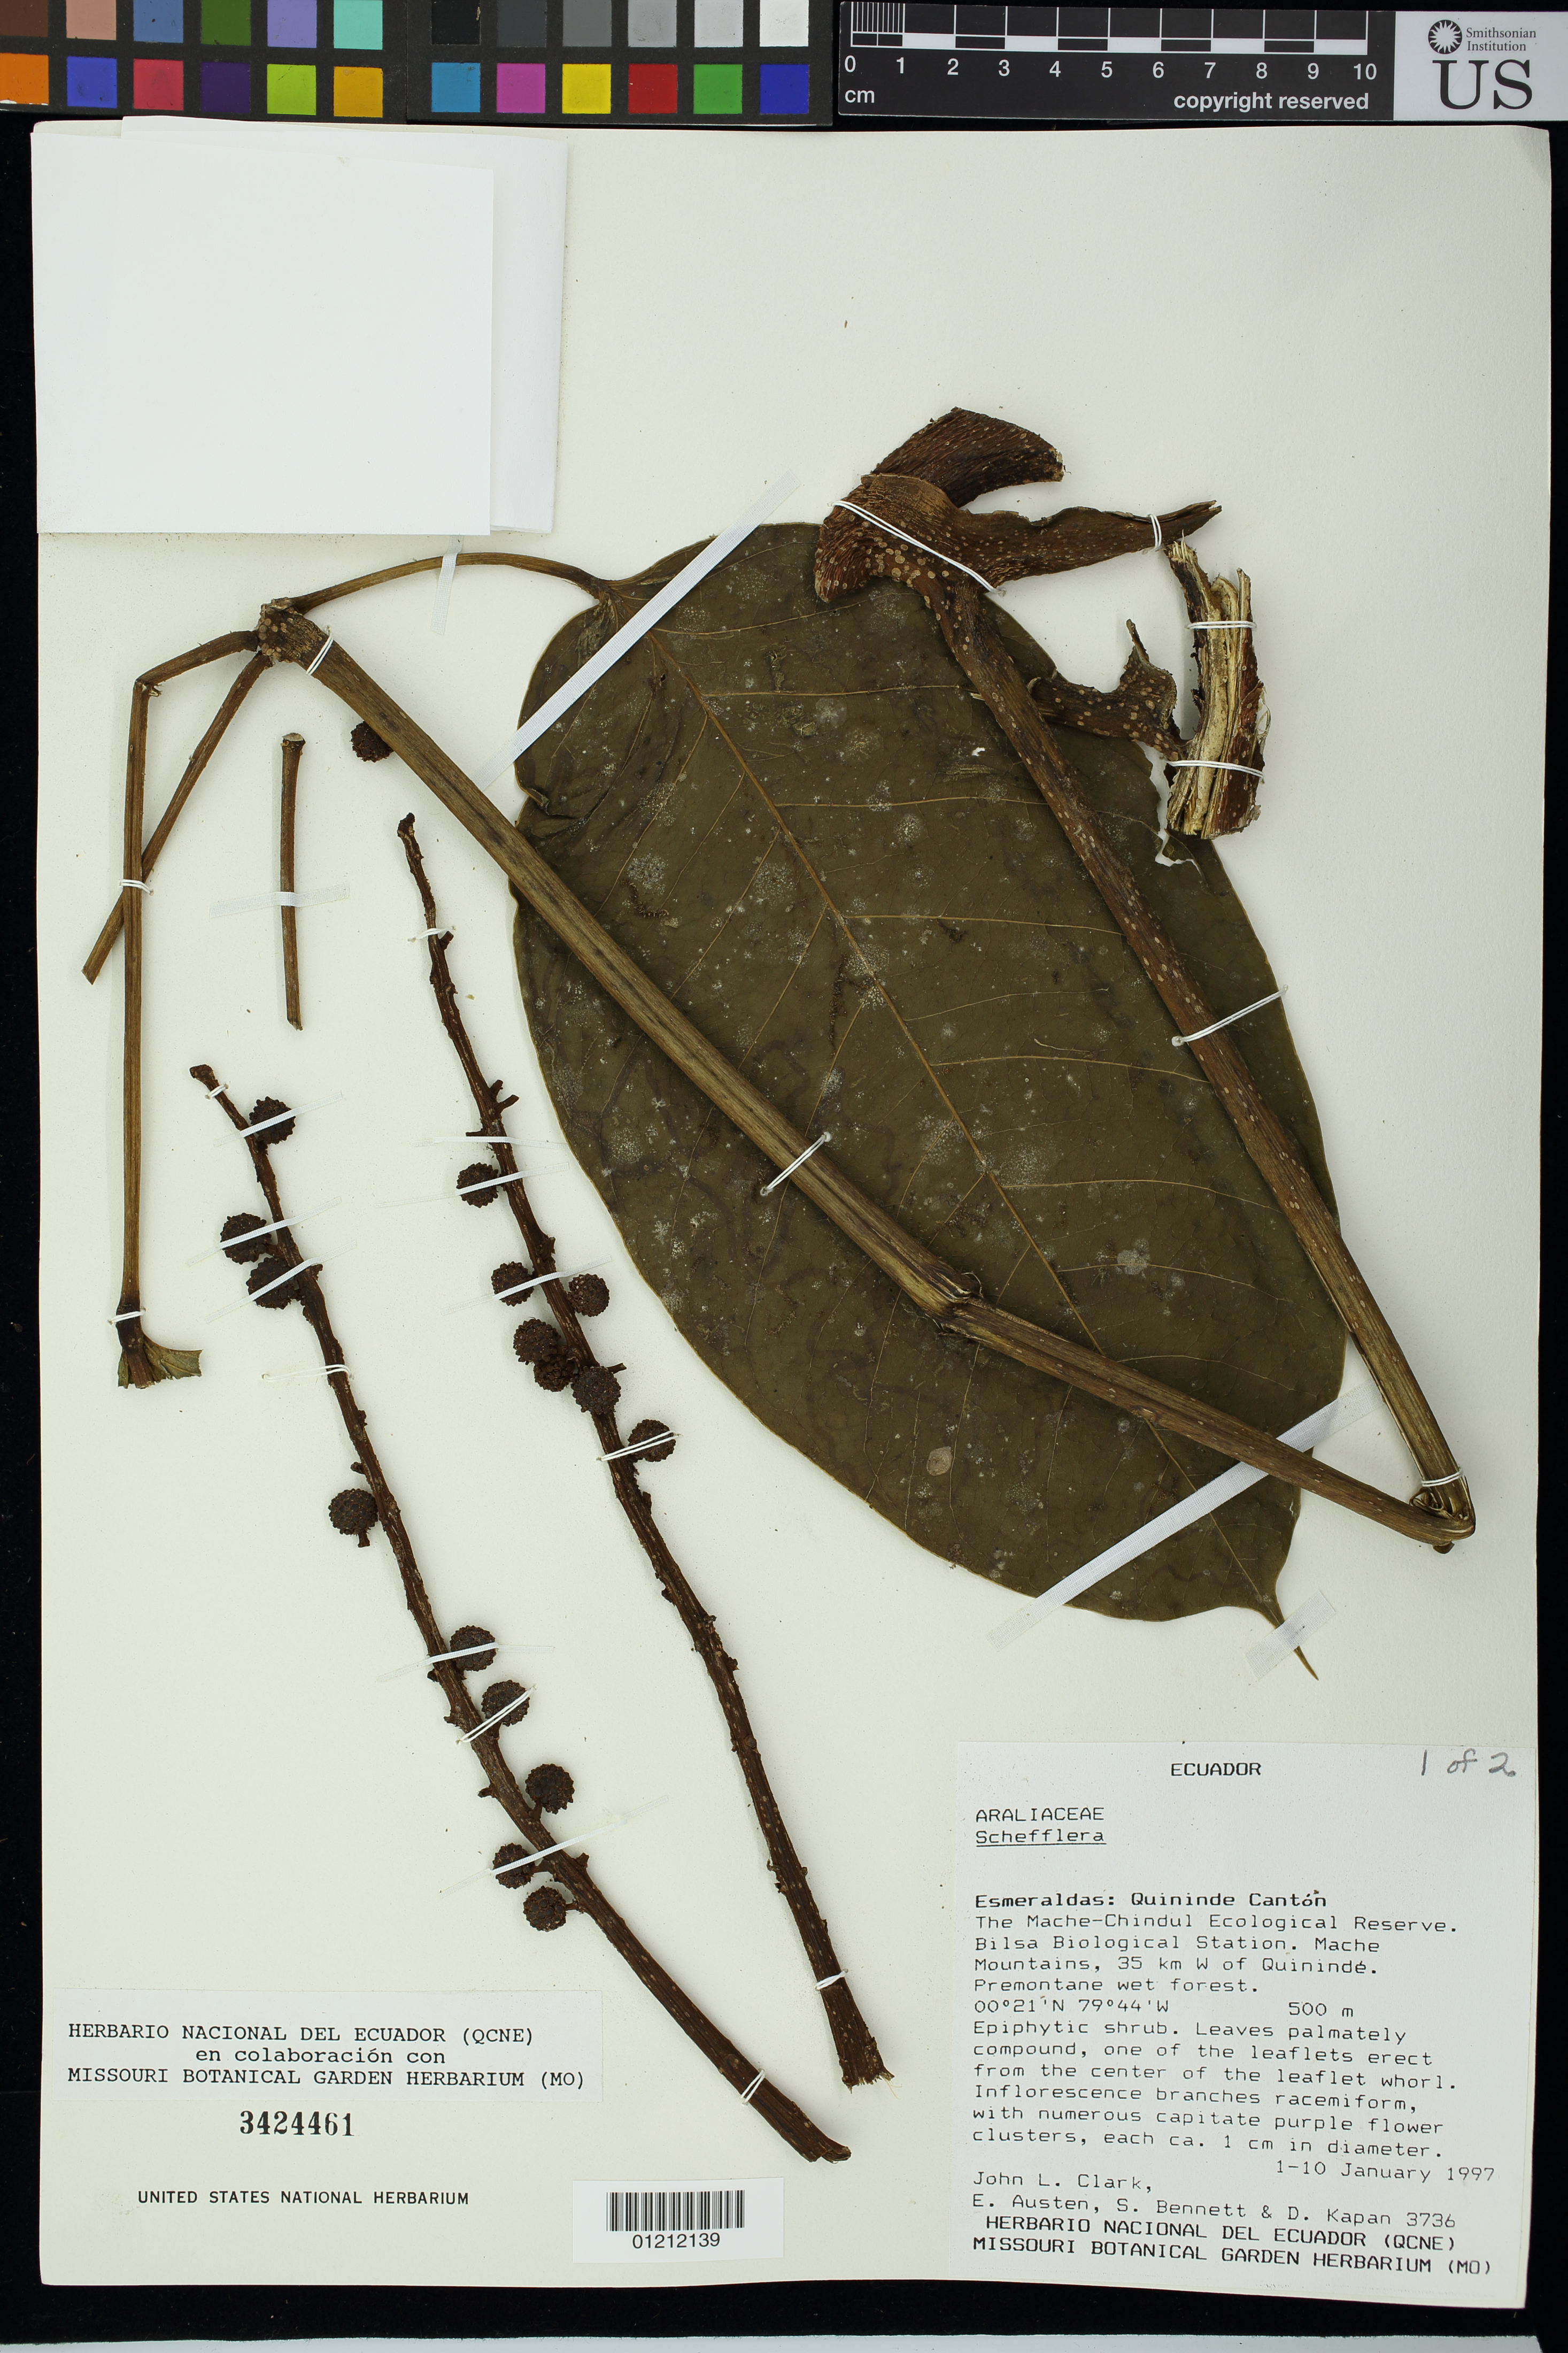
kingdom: Plantae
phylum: Tracheophyta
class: Magnoliopsida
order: Apiales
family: Araliaceae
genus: Schefflera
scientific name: Schefflera sp.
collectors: J. L. Clark, E. Austen, S. Bennett & D. Kapan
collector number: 3736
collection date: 1997-01-10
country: Ecuador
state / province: Esmeraldas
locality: Esmeraldas: Quinindé Cantón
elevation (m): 500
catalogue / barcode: US 3424461